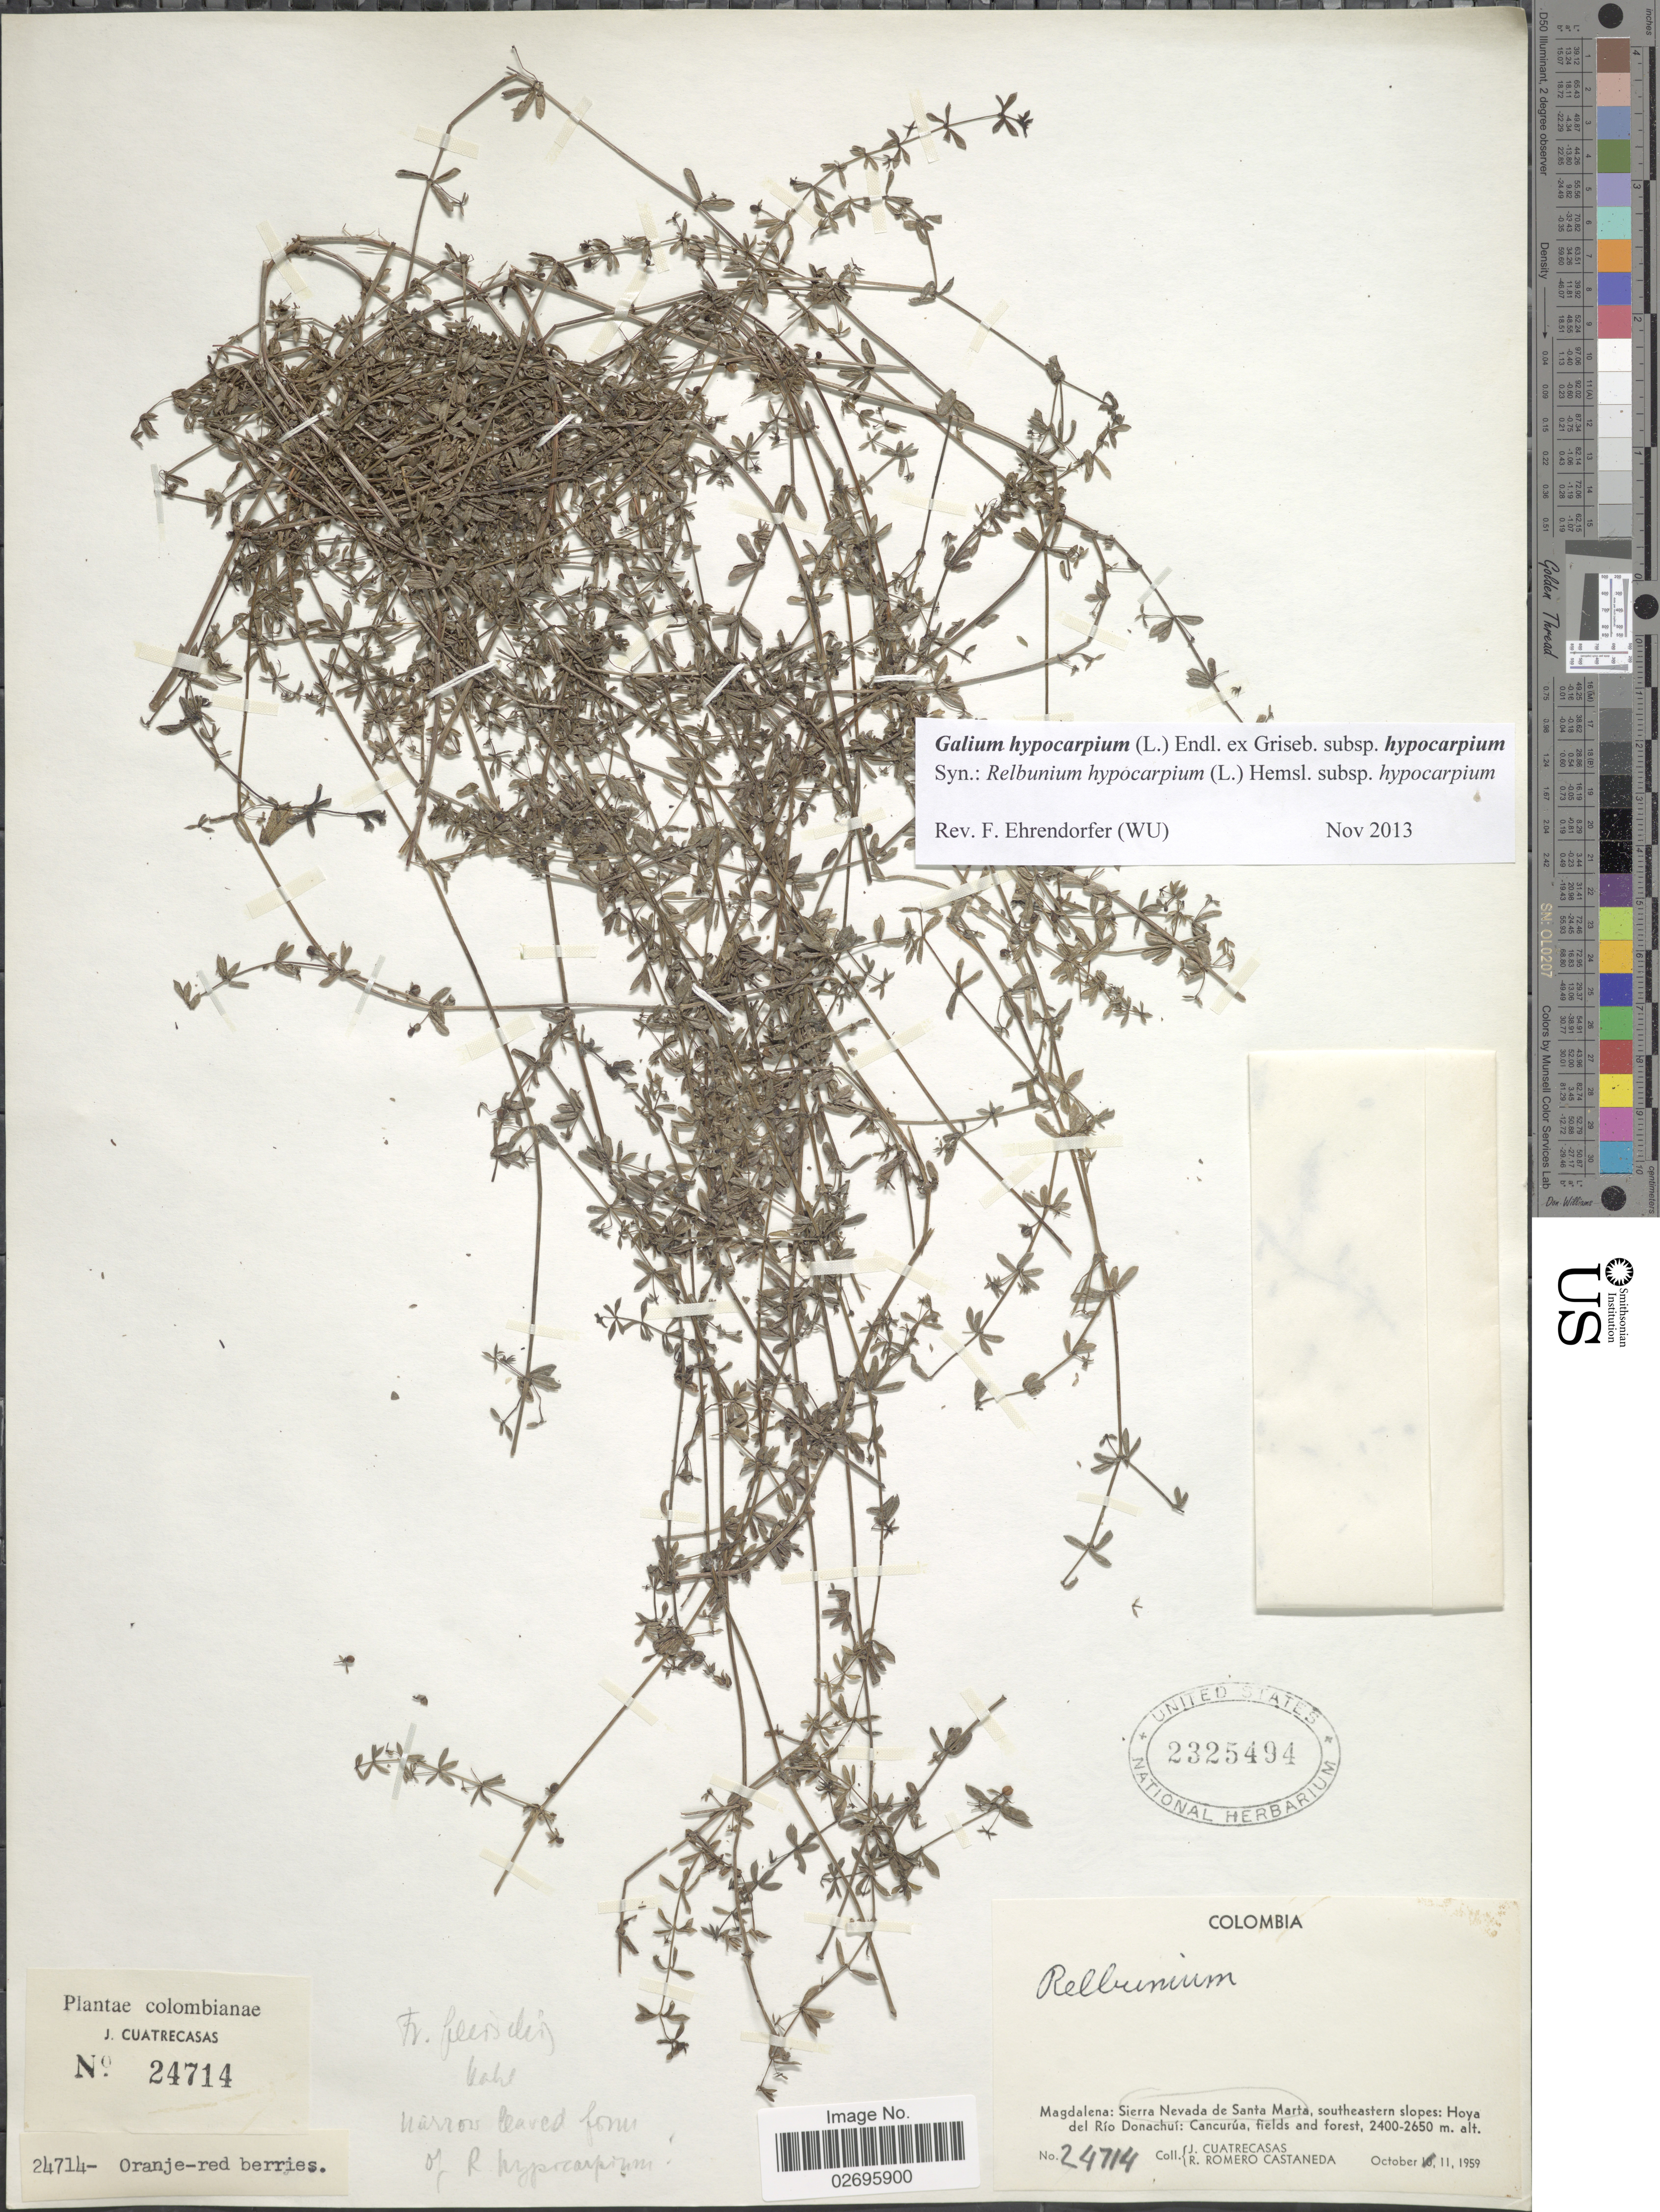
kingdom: Plantae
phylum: Tracheophyta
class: Magnoliopsida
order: Gentianales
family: Rubiaceae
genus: Galium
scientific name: Galium hypocarpium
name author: (L.) Endl. ex Griseb.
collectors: J. Cuatrecasas & R. Romero Castañeda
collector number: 24714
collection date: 1959-10-11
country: Colombia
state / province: Magdalena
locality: Sierra Nevada de Santa Marta, southeastern slopes: Hoya del Río Donachuí: Cancuruá, fields and forest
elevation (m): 2400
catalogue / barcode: US 2325494